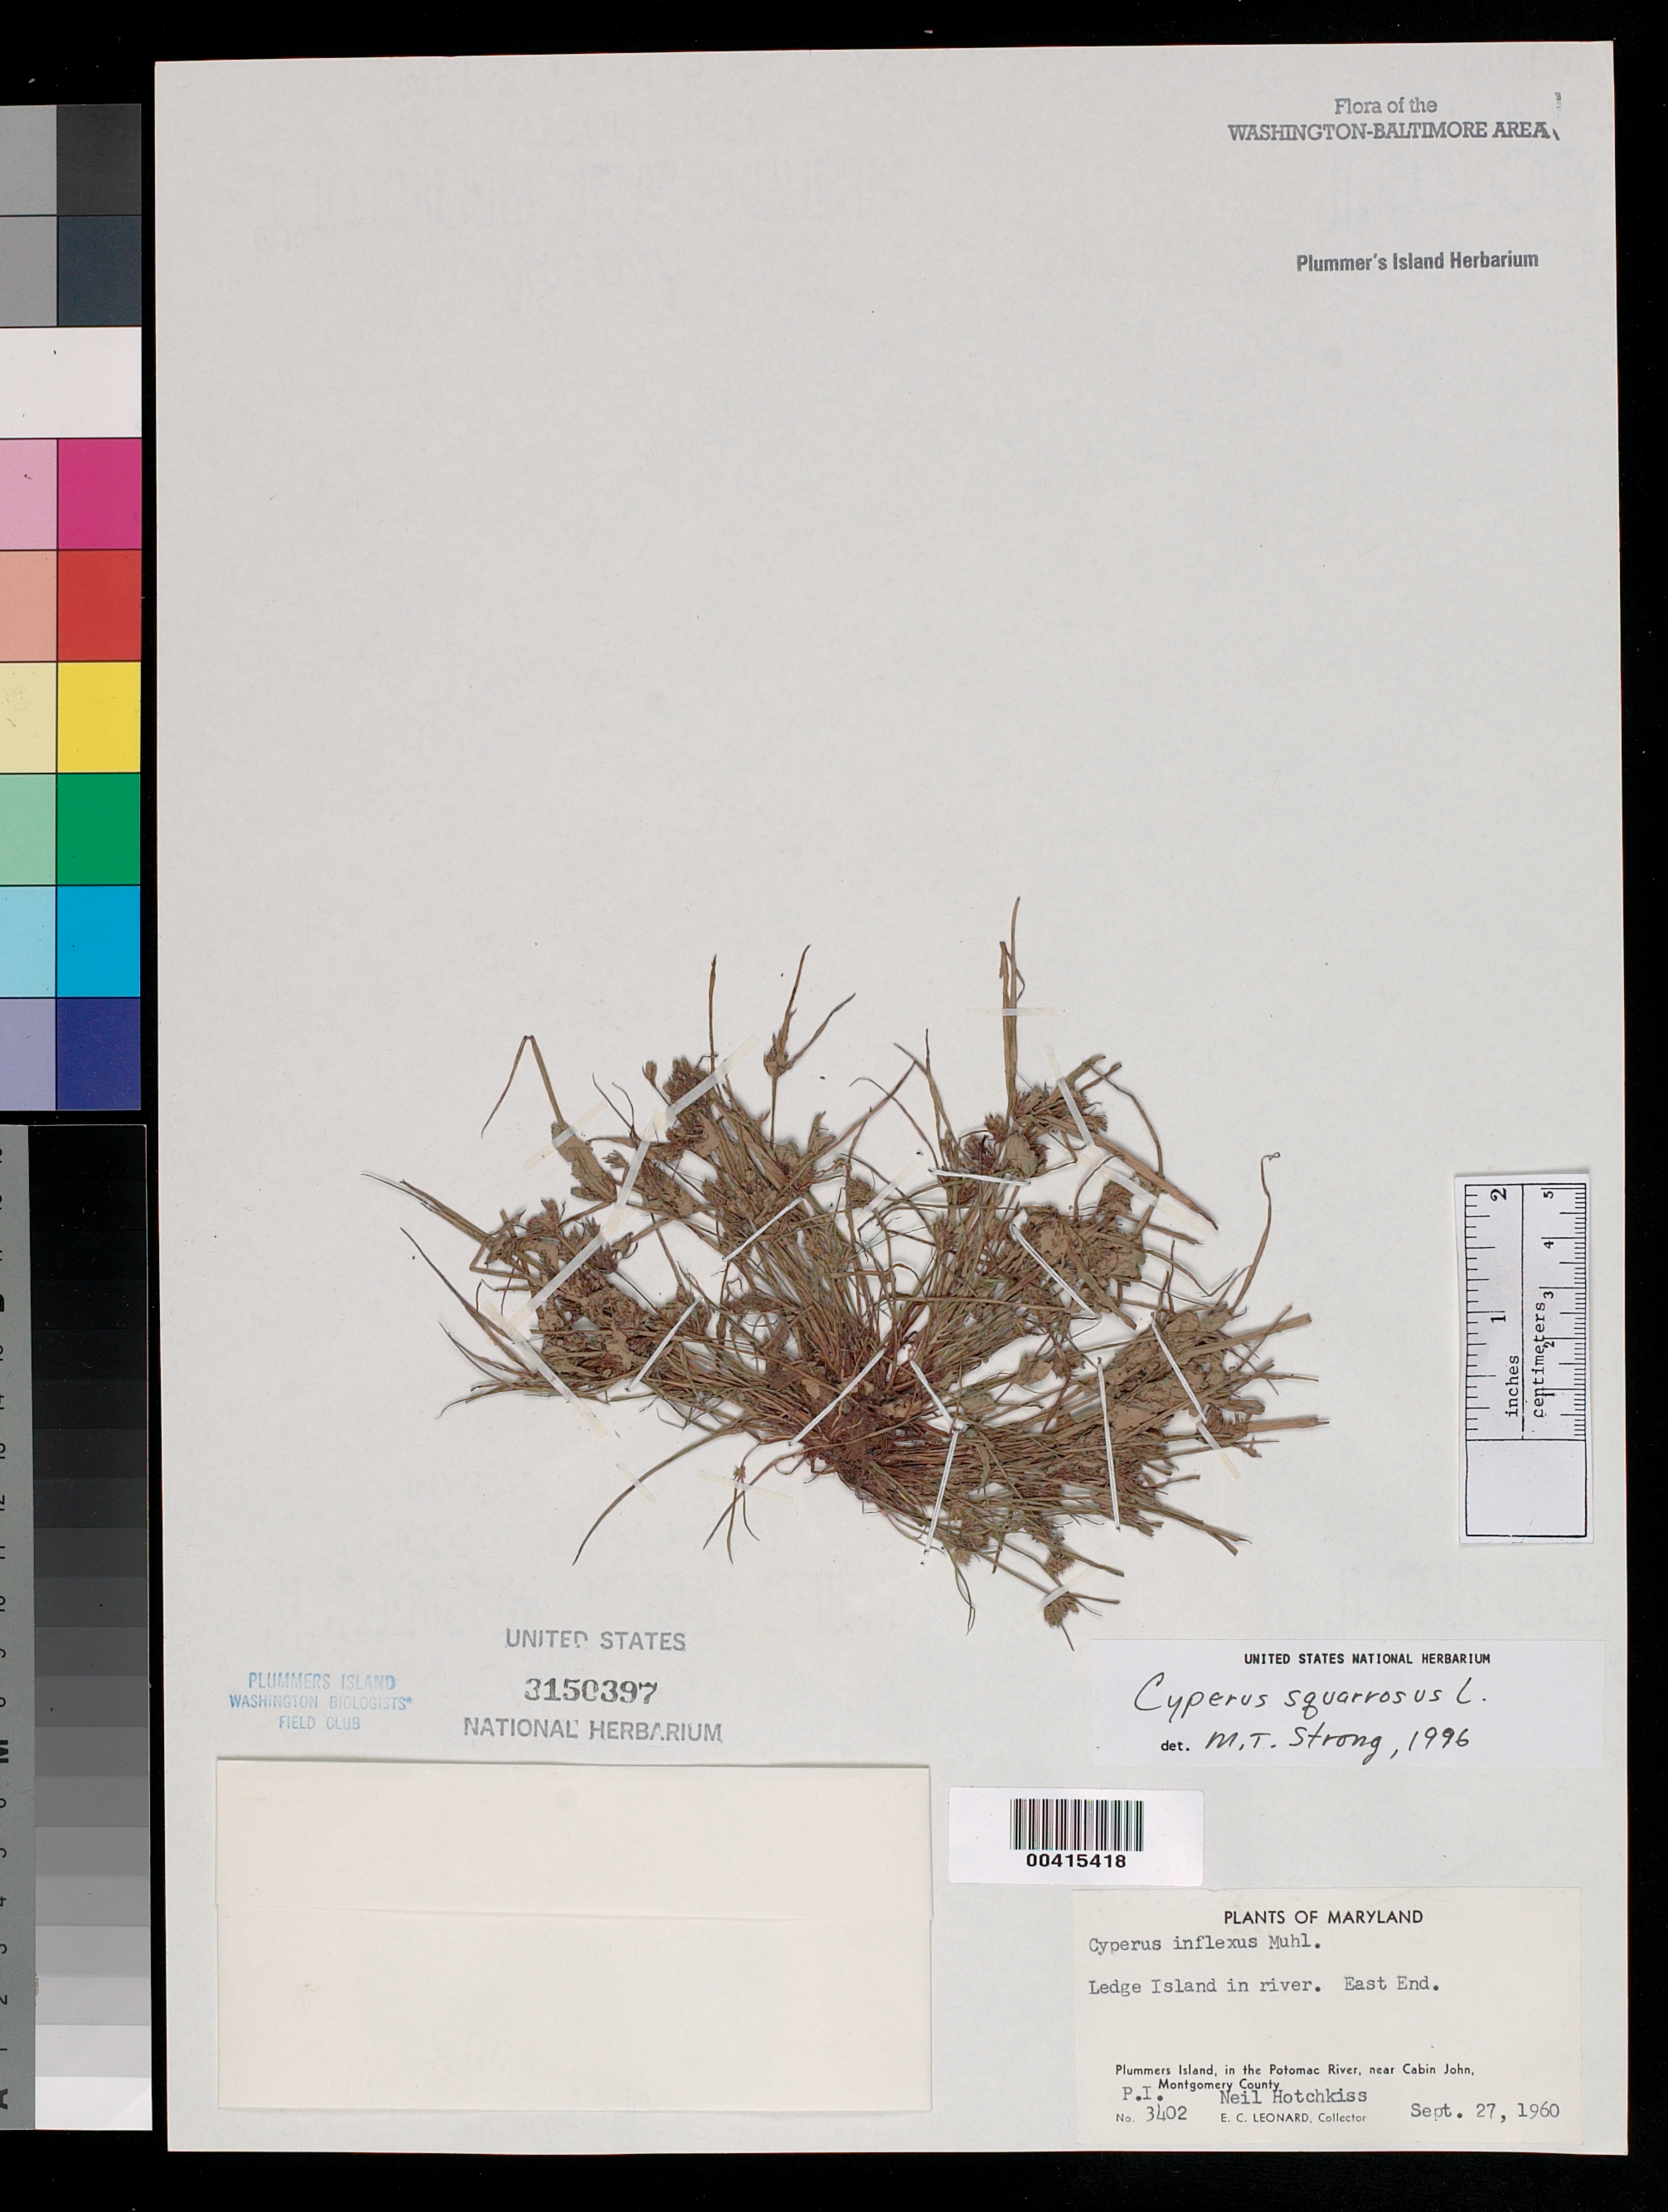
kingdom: Plantae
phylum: Tracheophyta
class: Liliopsida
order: Poales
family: Cyperaceae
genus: Cyperus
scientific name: Cyperus squarrosus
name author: L.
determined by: Strong, M. T., (US), Smithsonian Institution - National Museum of Natural History (UNITED STATES)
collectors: E. C. Leonard & N. Hotchkiss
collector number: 3402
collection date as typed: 27 Sep 1960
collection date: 1960-09-27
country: United States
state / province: Maryland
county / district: Montgomery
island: Plummers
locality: Plummer's Island; Ledge Island in River. East end. C. & O. Canal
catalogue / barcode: US 3150397